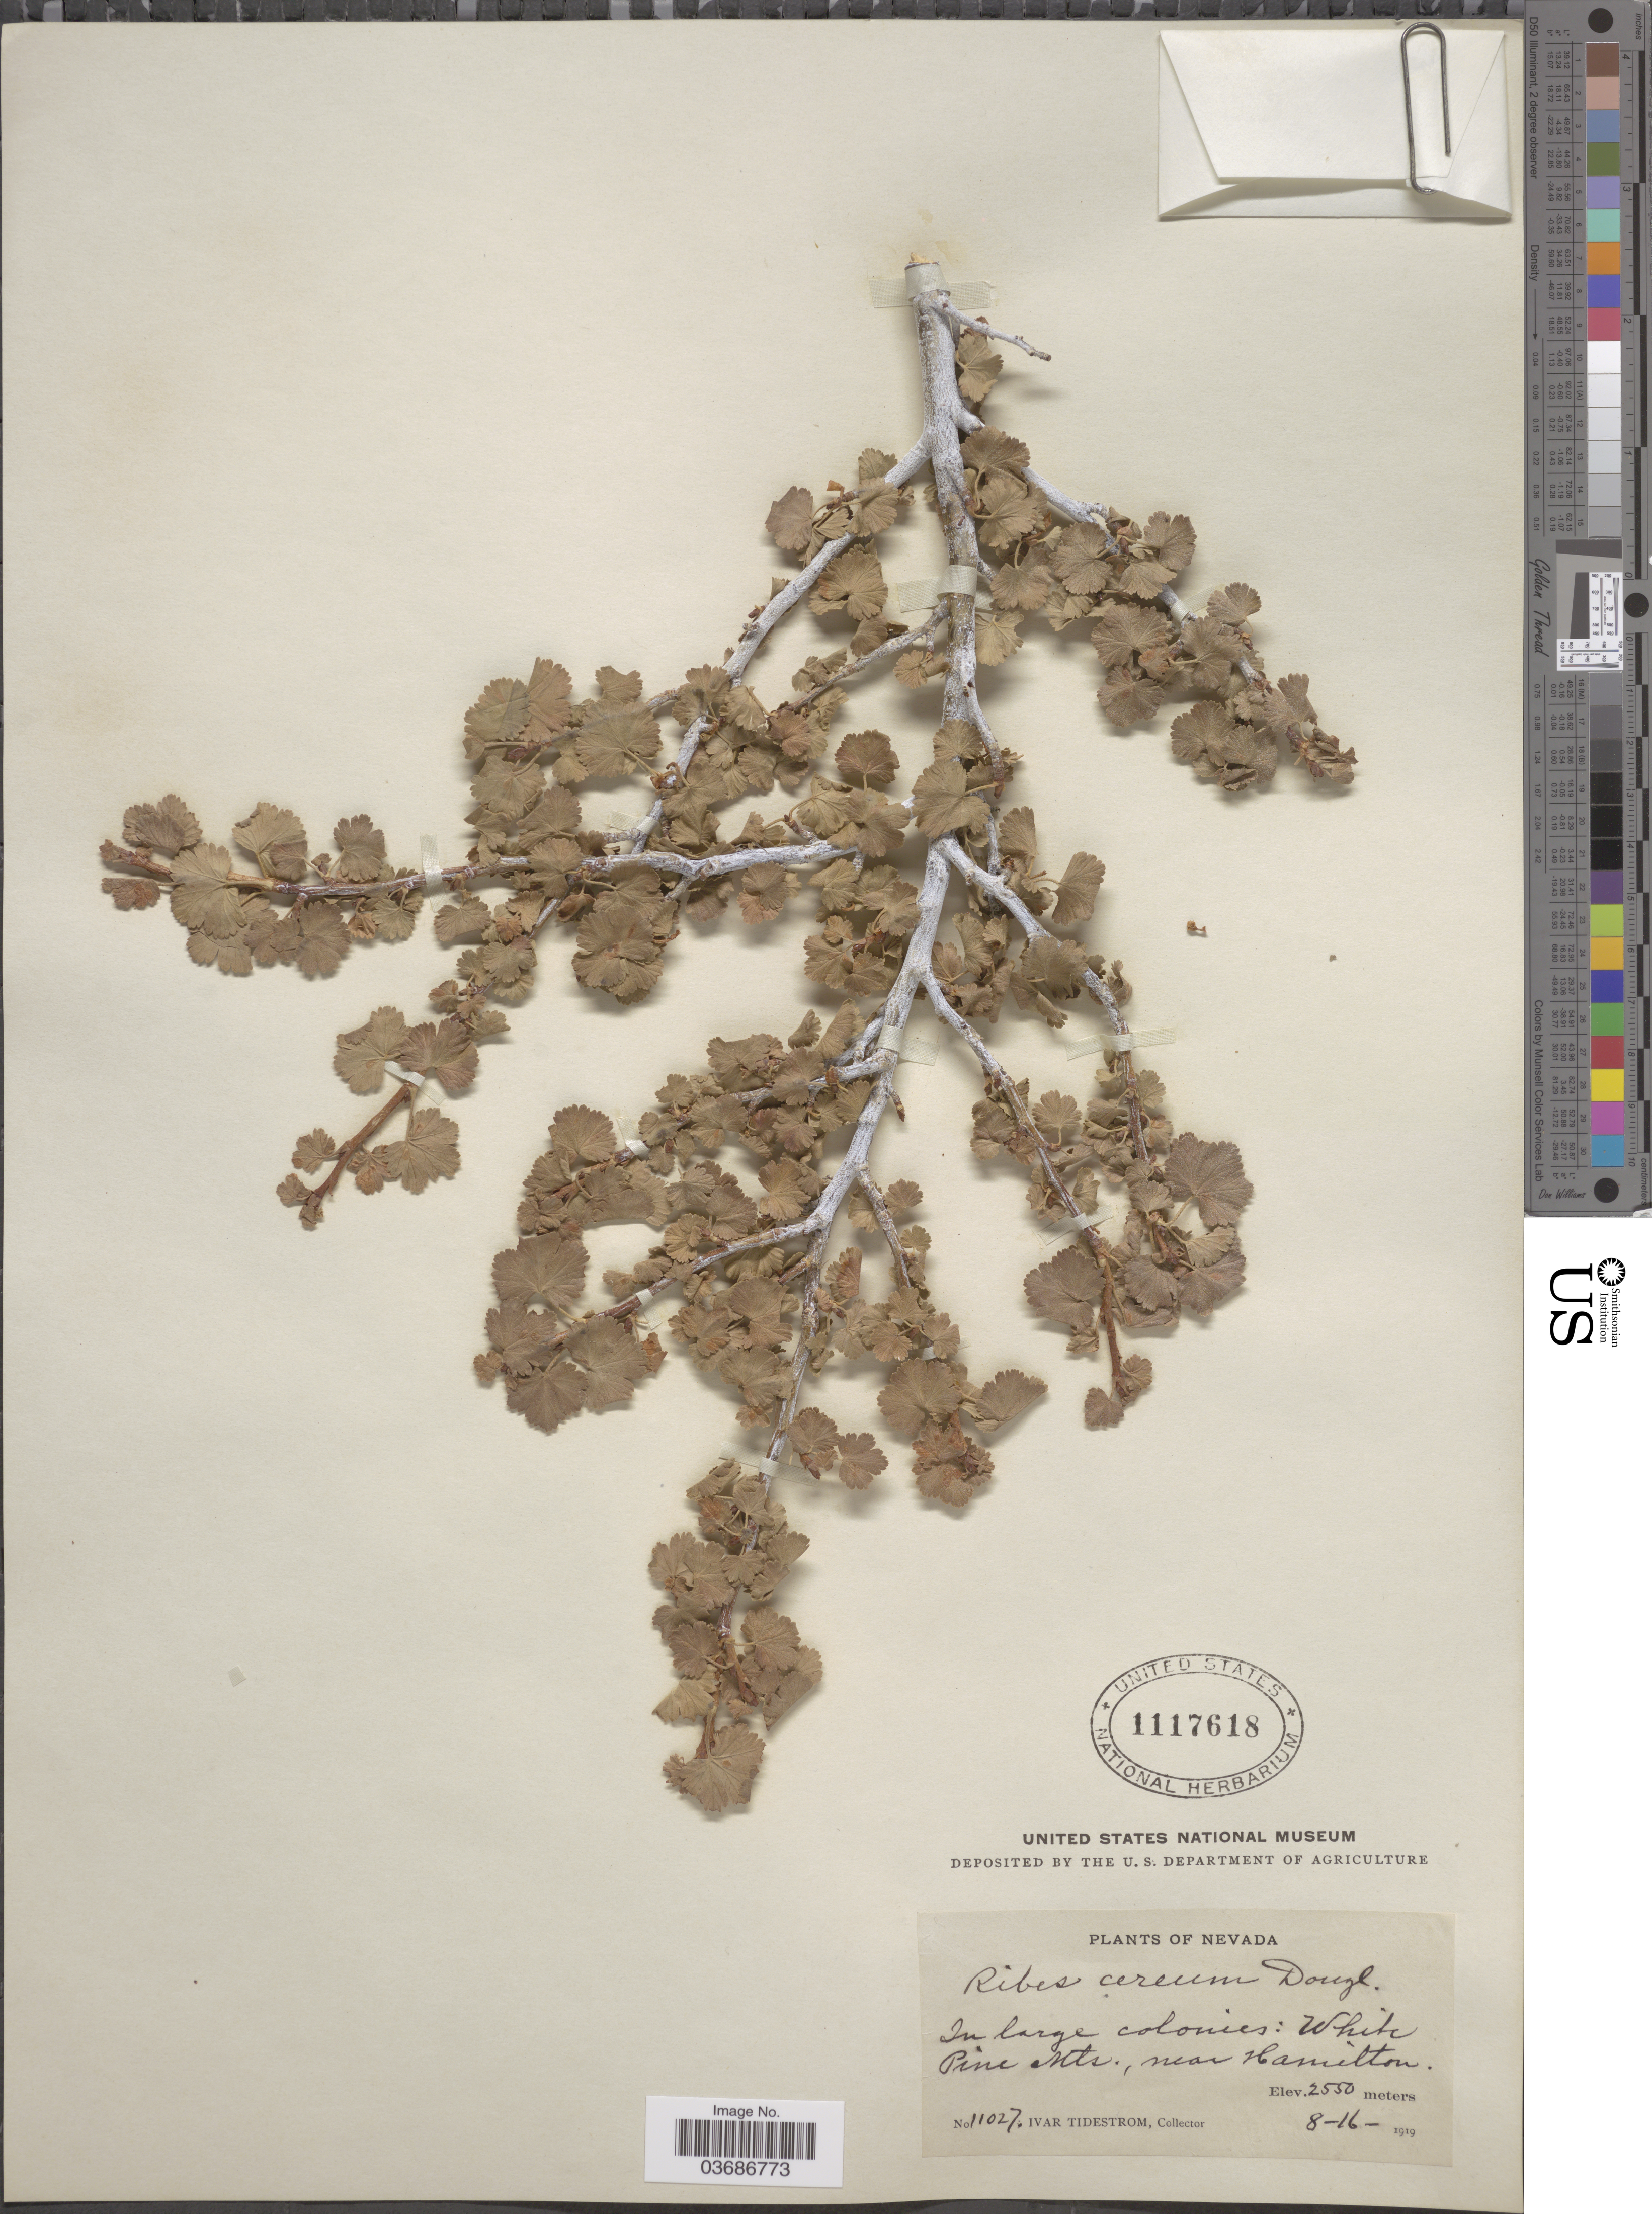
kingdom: Plantae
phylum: Tracheophyta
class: Magnoliopsida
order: Saxifragales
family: Grossulariaceae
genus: Ribes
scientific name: Ribes cereum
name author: Douglas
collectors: I. F. Tidestrom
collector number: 11027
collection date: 1919-08-16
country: United States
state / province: Nevada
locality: In large colonies: White Pine Mts., near Hamilton.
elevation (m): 2550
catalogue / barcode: US 1117618